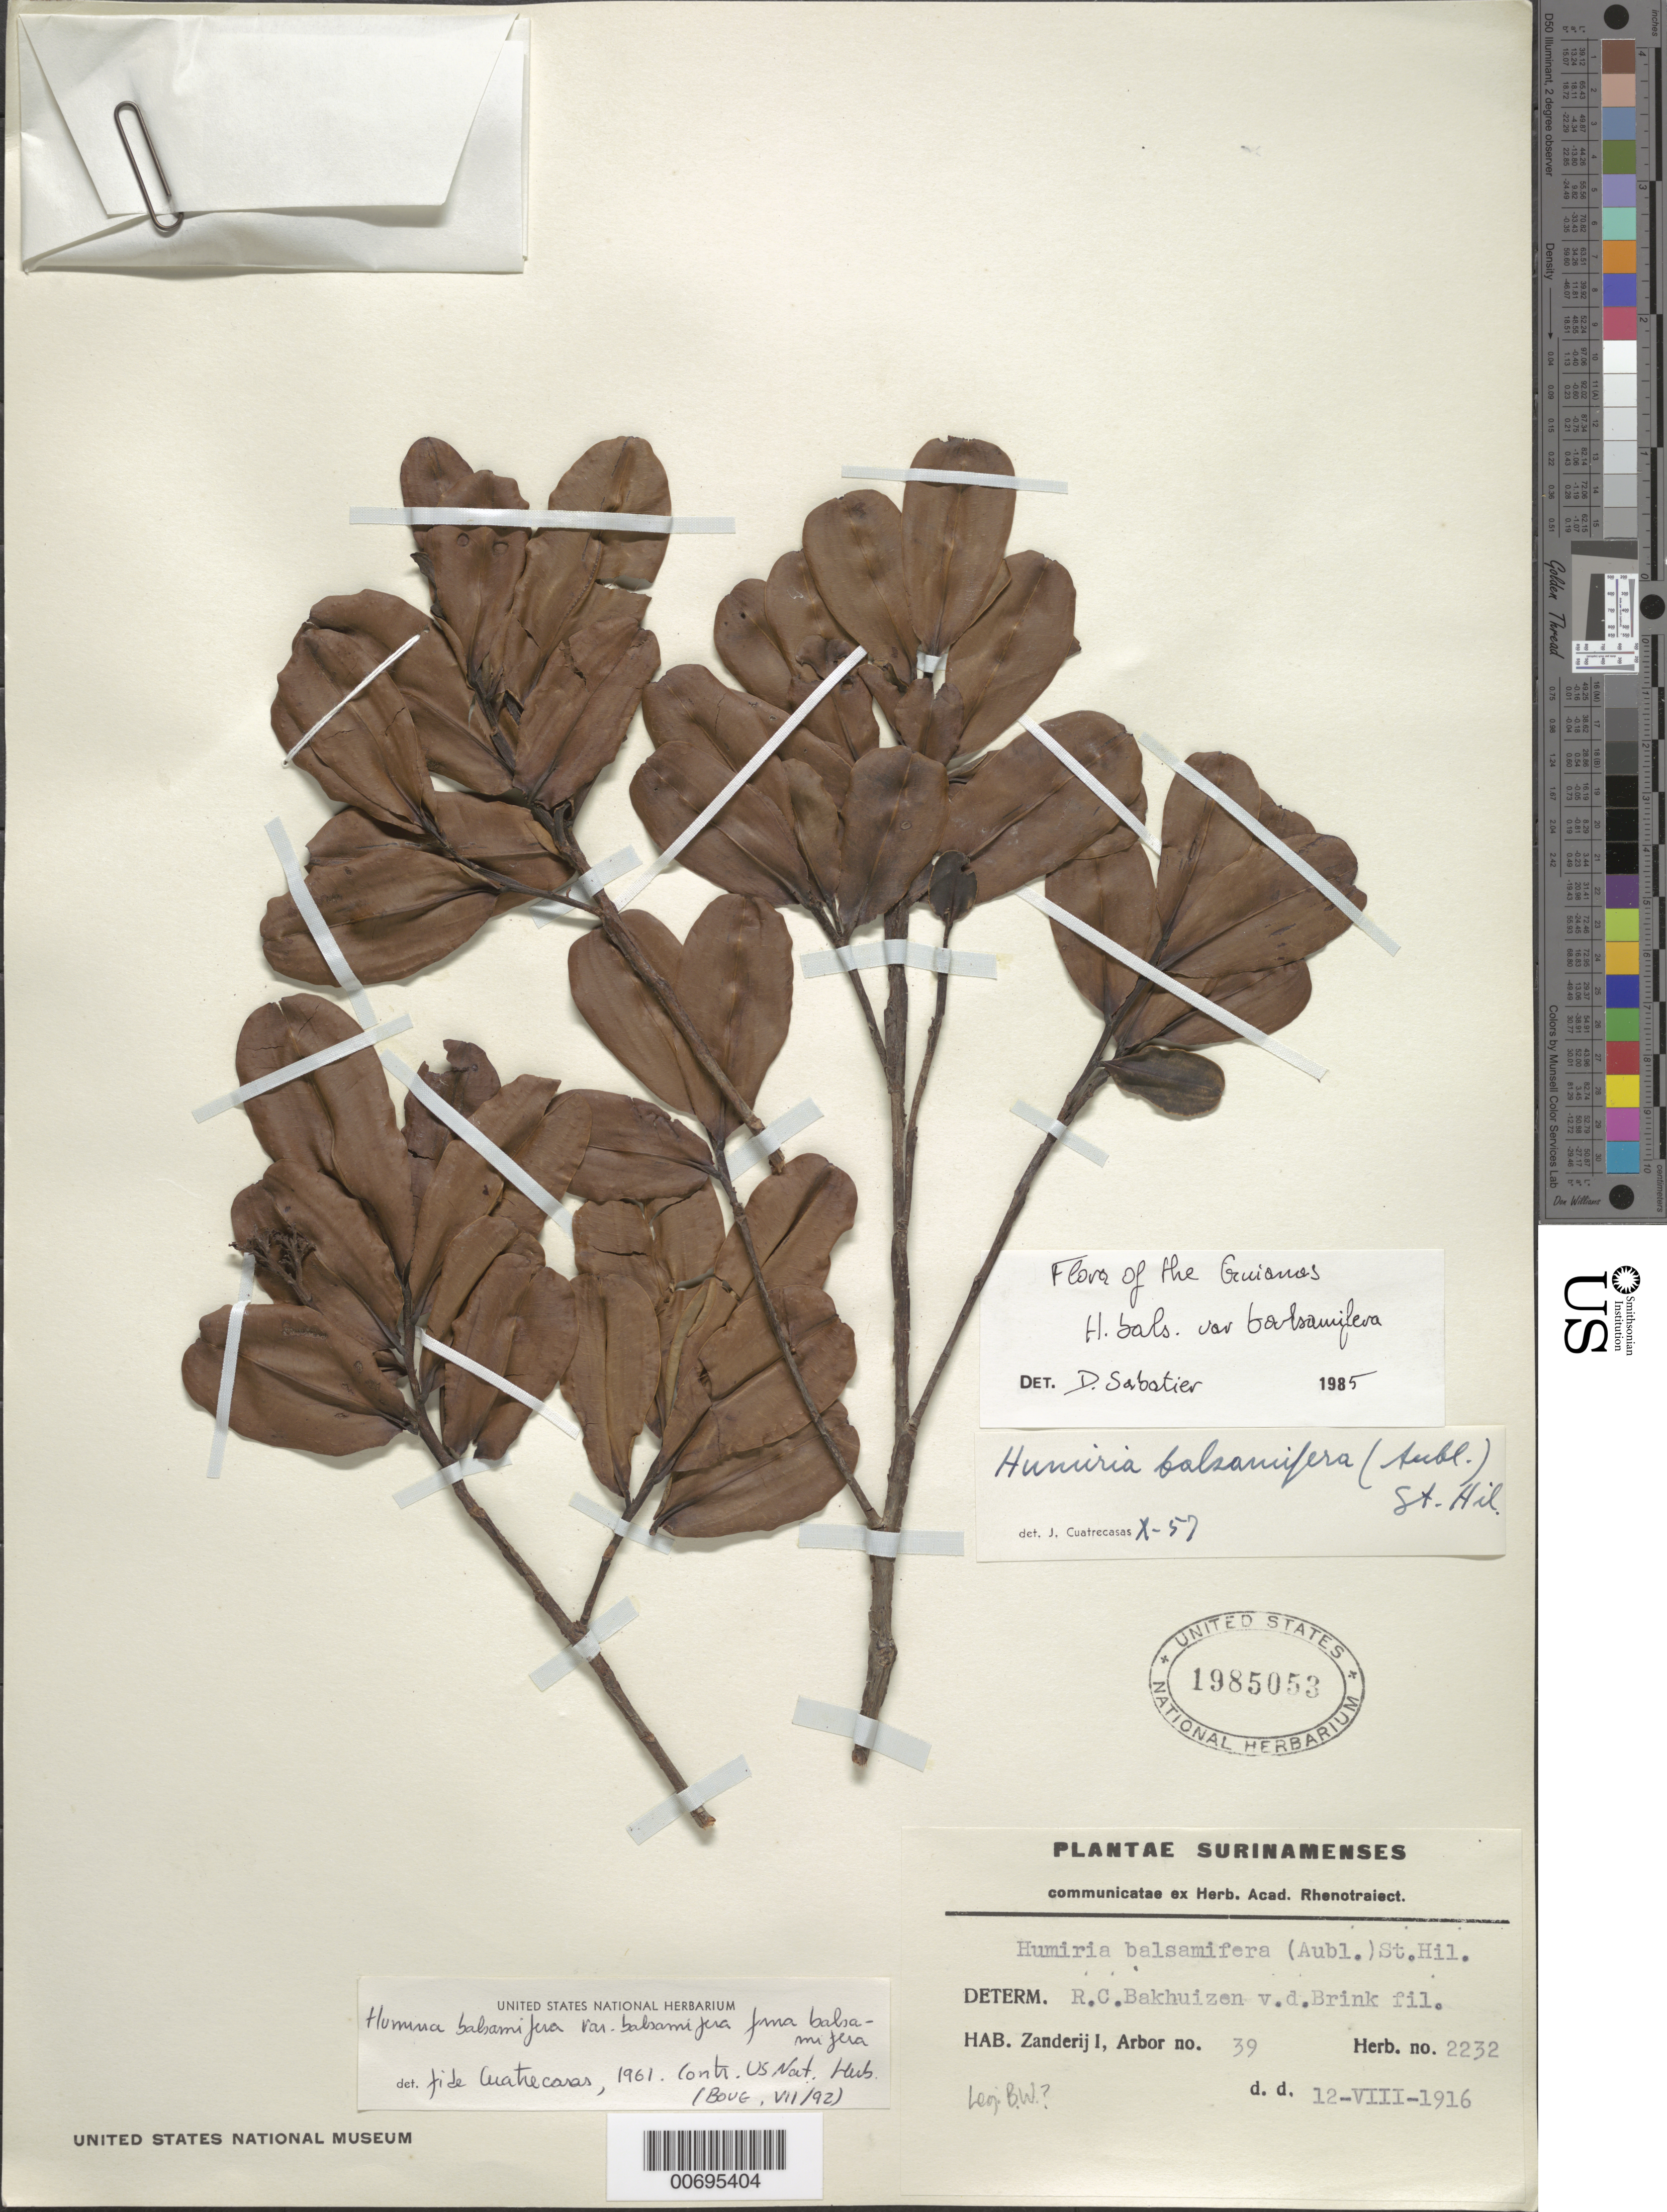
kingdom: Plantae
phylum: Tracheophyta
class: Magnoliopsida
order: Malpighiales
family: Humiriaceae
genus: Humiria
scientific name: Humiria balsamifera f. balsamifera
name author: Aubl.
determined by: Sabatier, D.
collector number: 2232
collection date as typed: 12-Aug-16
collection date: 1916-08-12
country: Suriname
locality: Zanderij I., Forest Reserve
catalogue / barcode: US 1985053